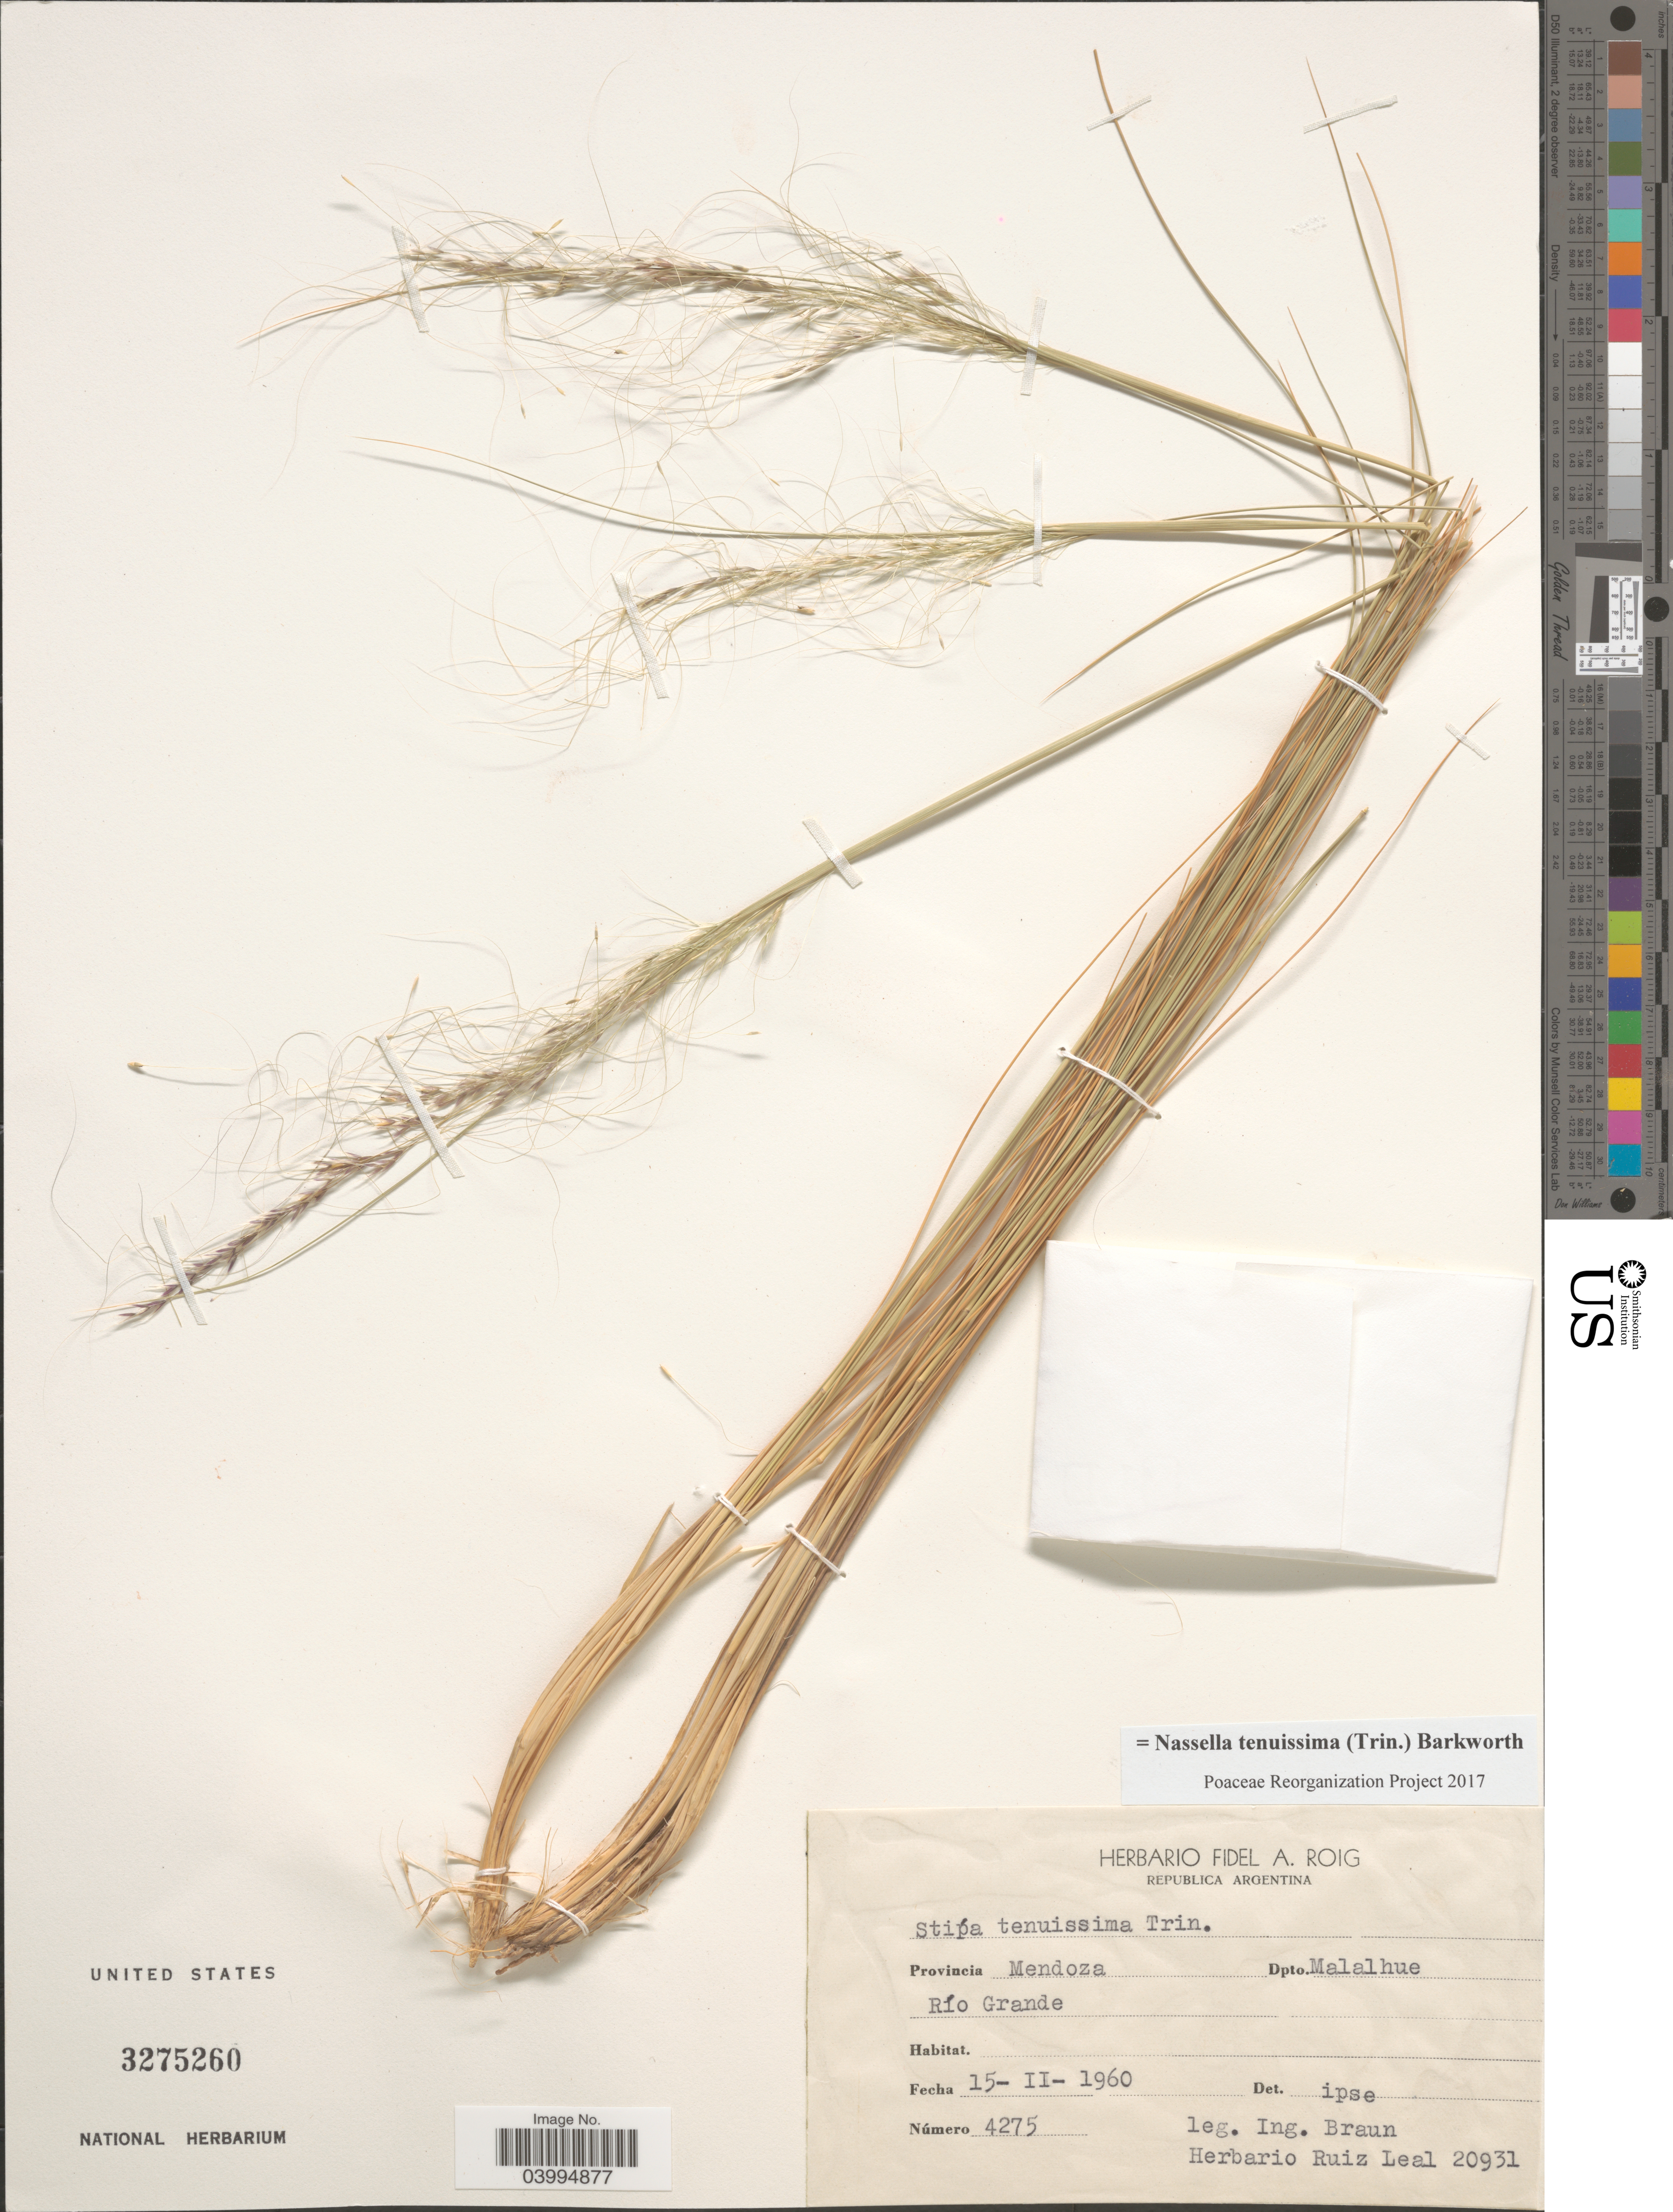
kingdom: Plantae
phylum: Tracheophyta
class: Liliopsida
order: Poales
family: Poaceae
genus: Nassella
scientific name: Nassella tenuissima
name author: (Trin.) Barkworth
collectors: I. Braun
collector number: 4275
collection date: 1960-02-15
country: Argentina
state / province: Mendoza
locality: Dpto. Malalhue. Río Grande.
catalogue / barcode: US 3275260